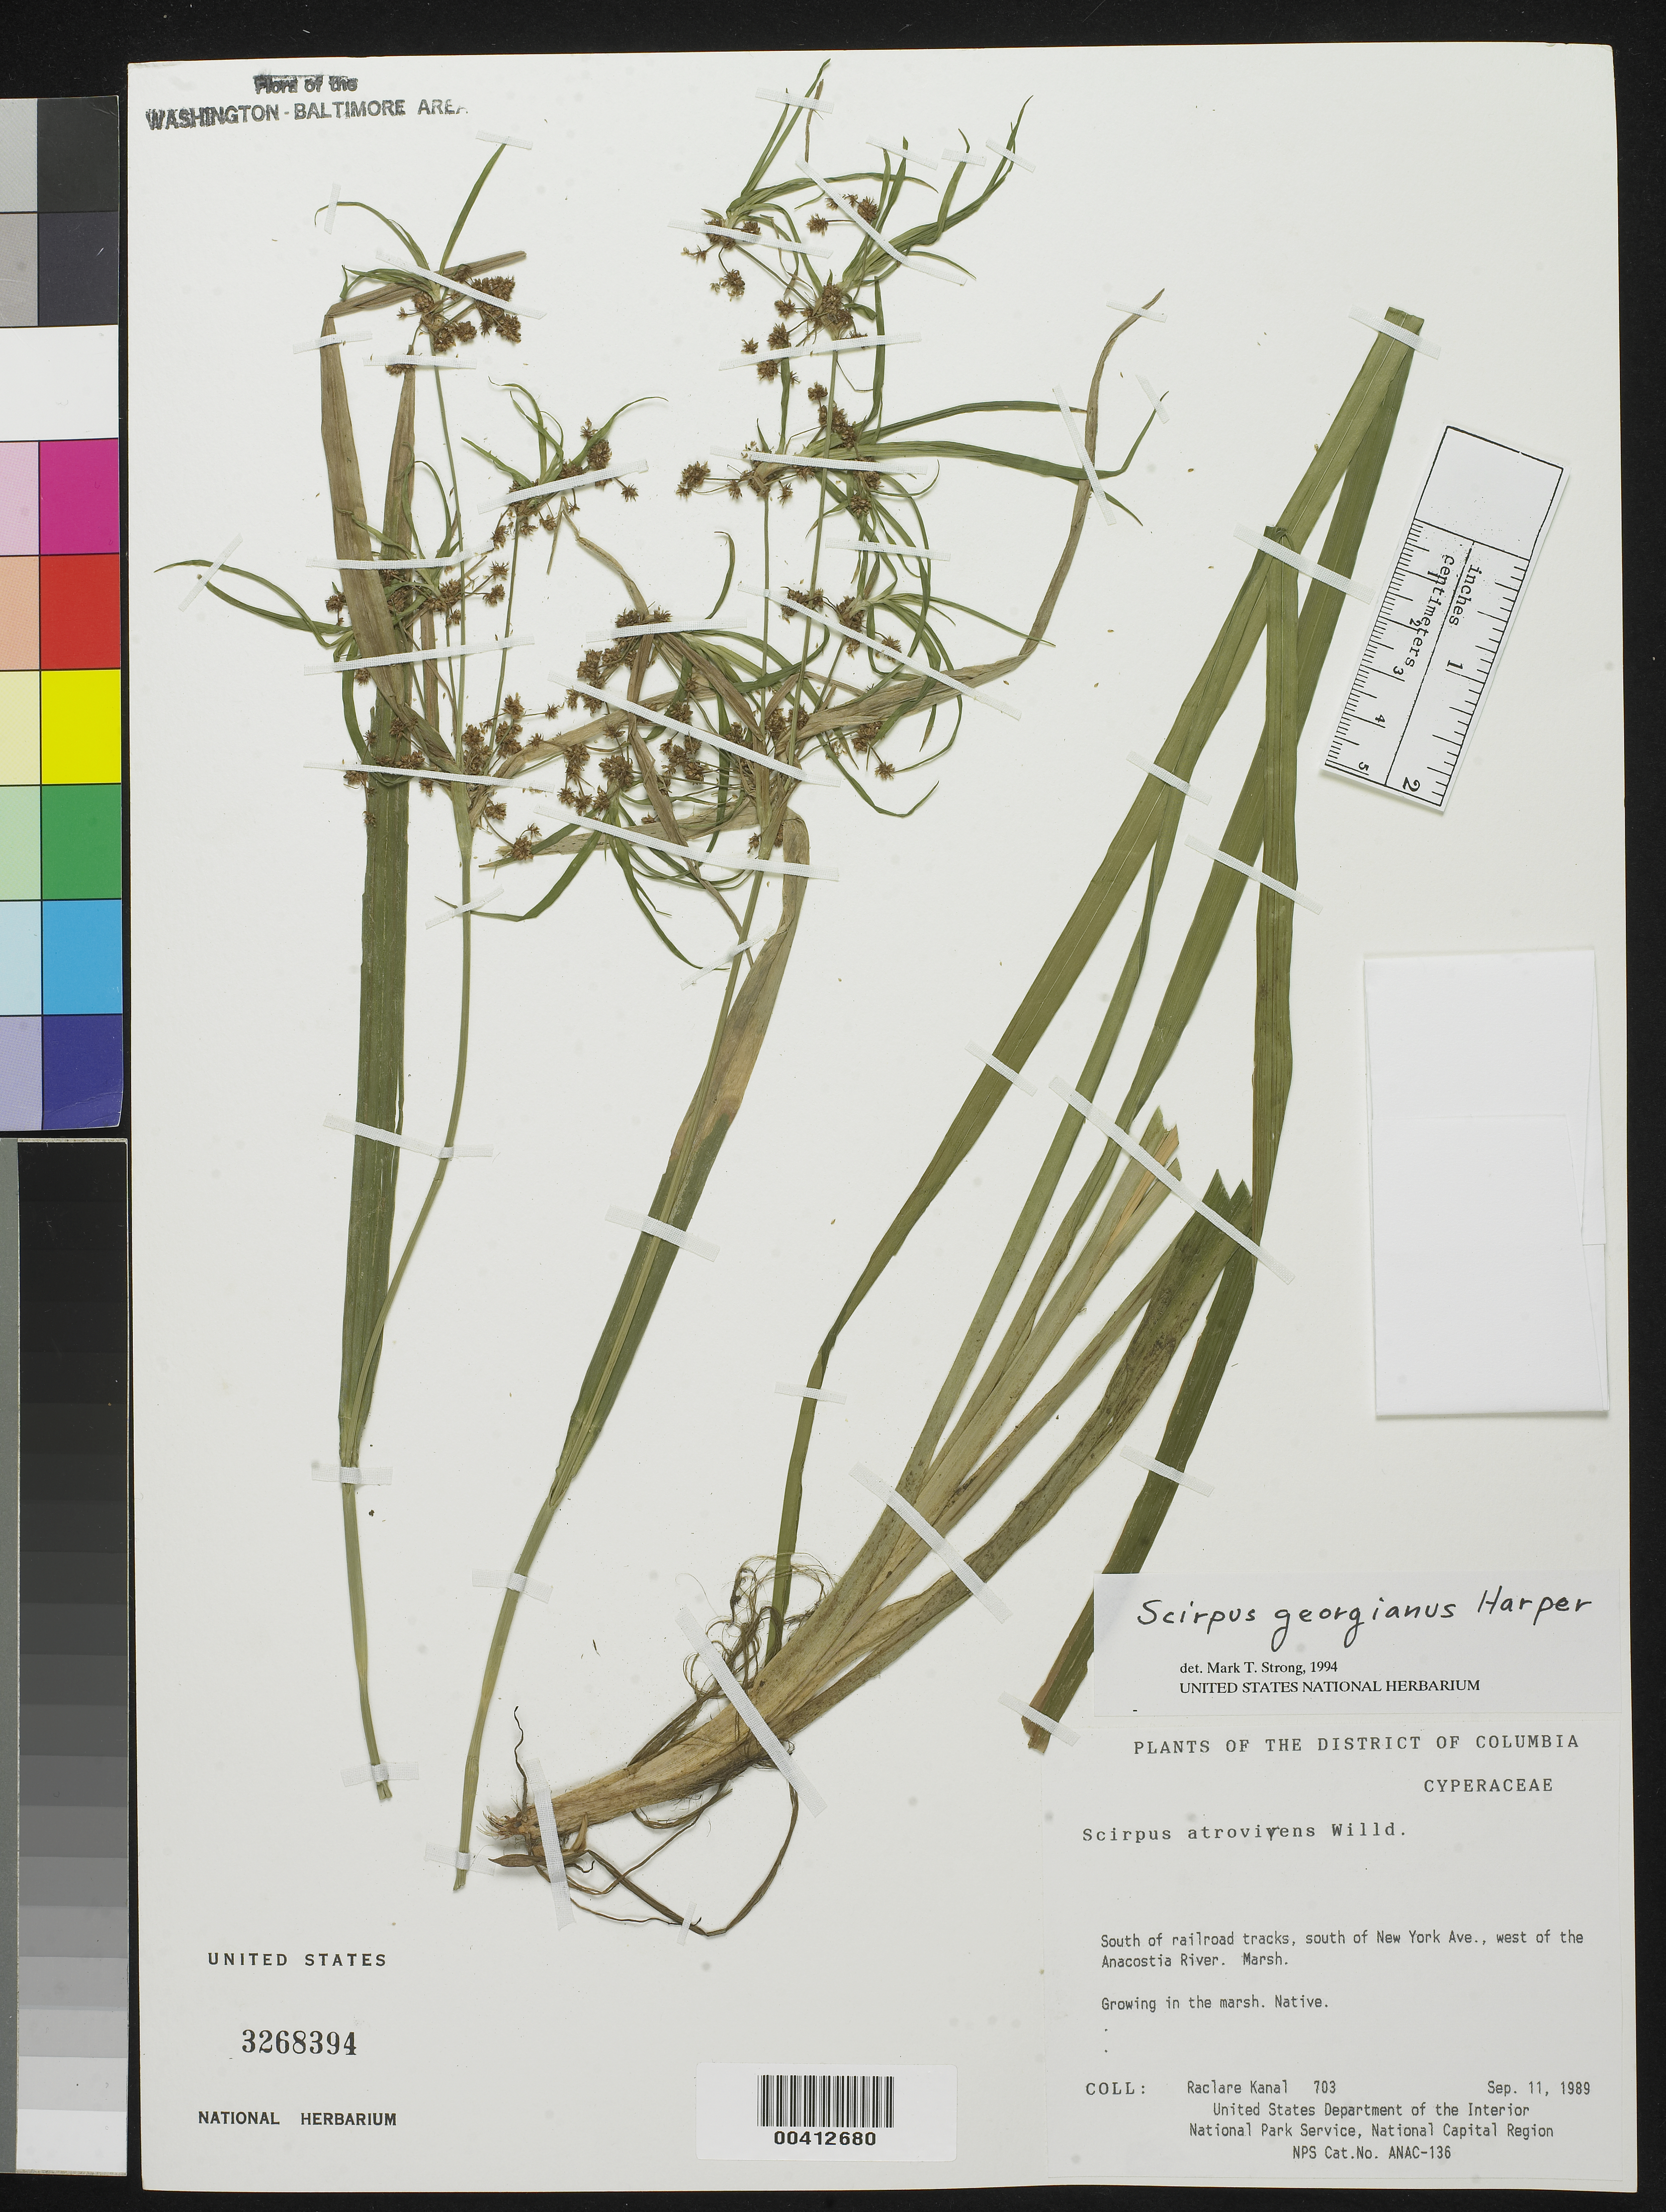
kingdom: Plantae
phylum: Tracheophyta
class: Liliopsida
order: Poales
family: Cyperaceae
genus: Scirpus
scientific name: Scirpus georgianus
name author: R.M. Harper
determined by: Strong, M. T., (US), Smithsonian Institution - National Museum of Natural History (UNITED STATES)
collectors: R. Kanal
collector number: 703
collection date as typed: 11 Sep 1989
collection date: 1989-09-11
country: United States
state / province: District of Columbia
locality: S of Railroad Tracks, W of New York Ave, W of Anacostia River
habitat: Road edge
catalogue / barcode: US 3268394